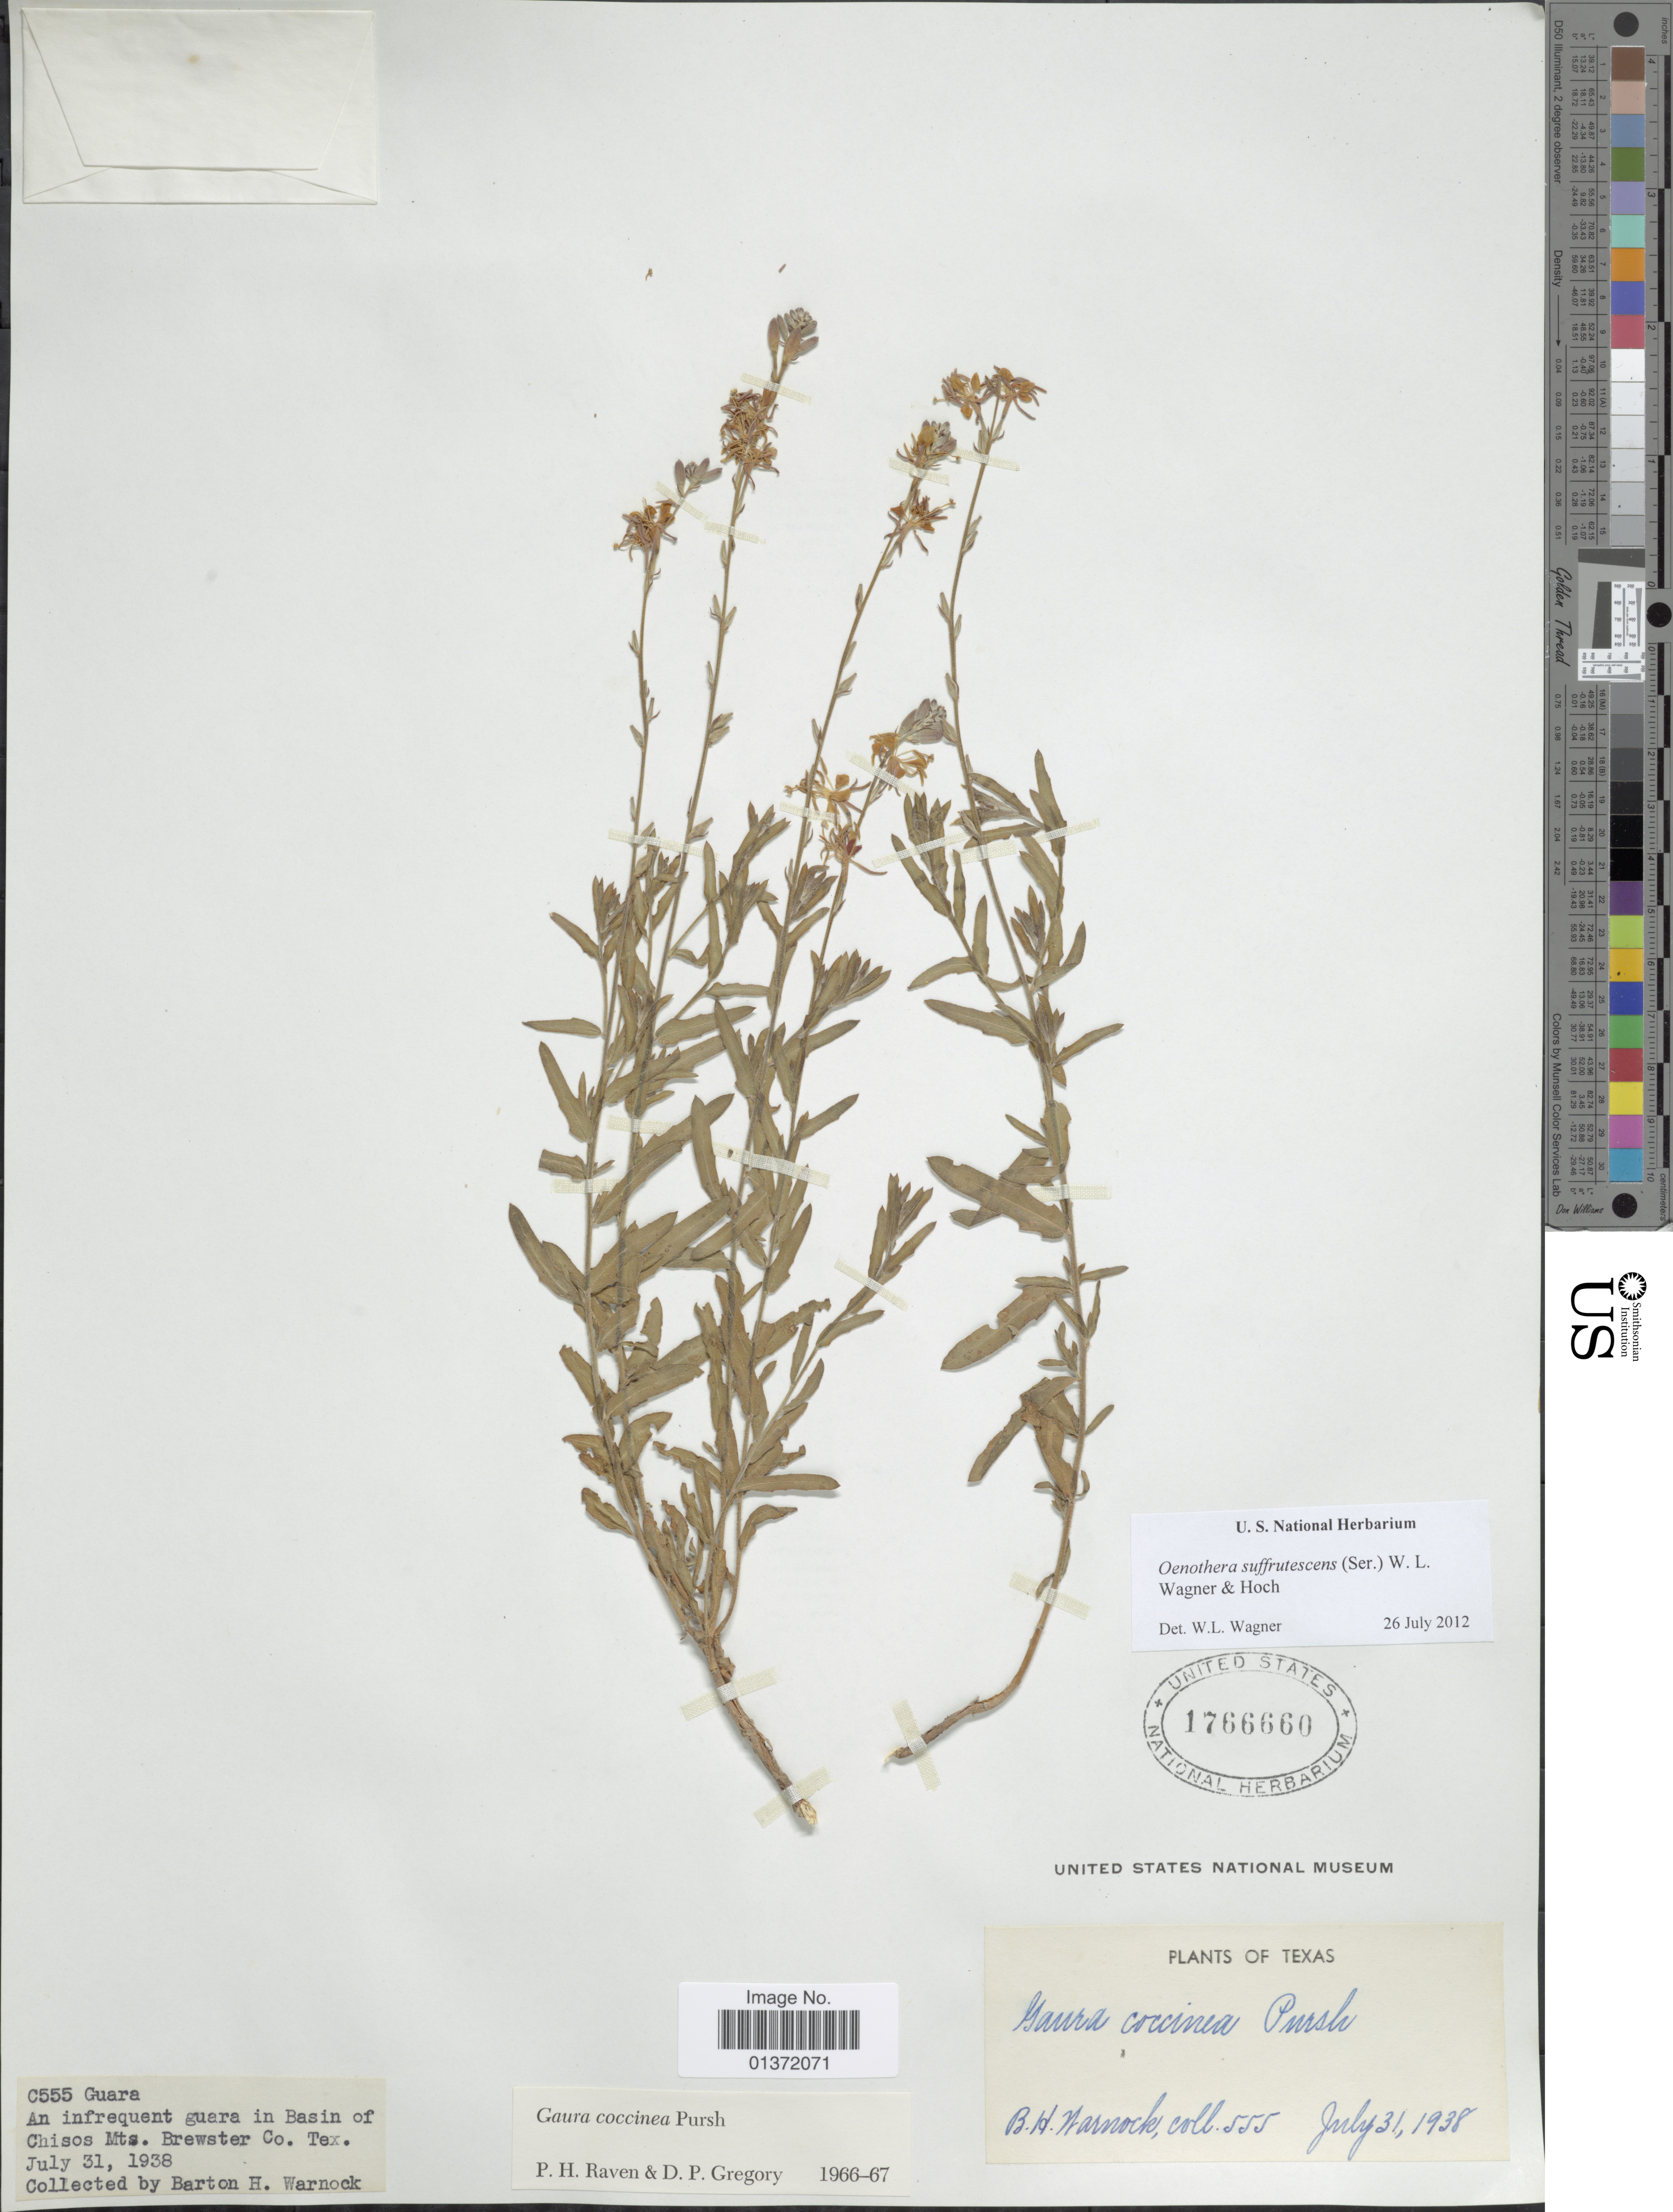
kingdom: Plantae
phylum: Tracheophyta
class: Magnoliopsida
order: Myrtales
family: Onagraceae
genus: Oenothera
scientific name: Oenothera suffrutescens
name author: (Ser.) W.L. Wagner & Hoch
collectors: B. H. Warnock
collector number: C555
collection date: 1938-07-31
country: United States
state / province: Texas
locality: An infrequent guara in Basin of Chisos Mts. Brewster Co.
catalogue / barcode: US 1766660